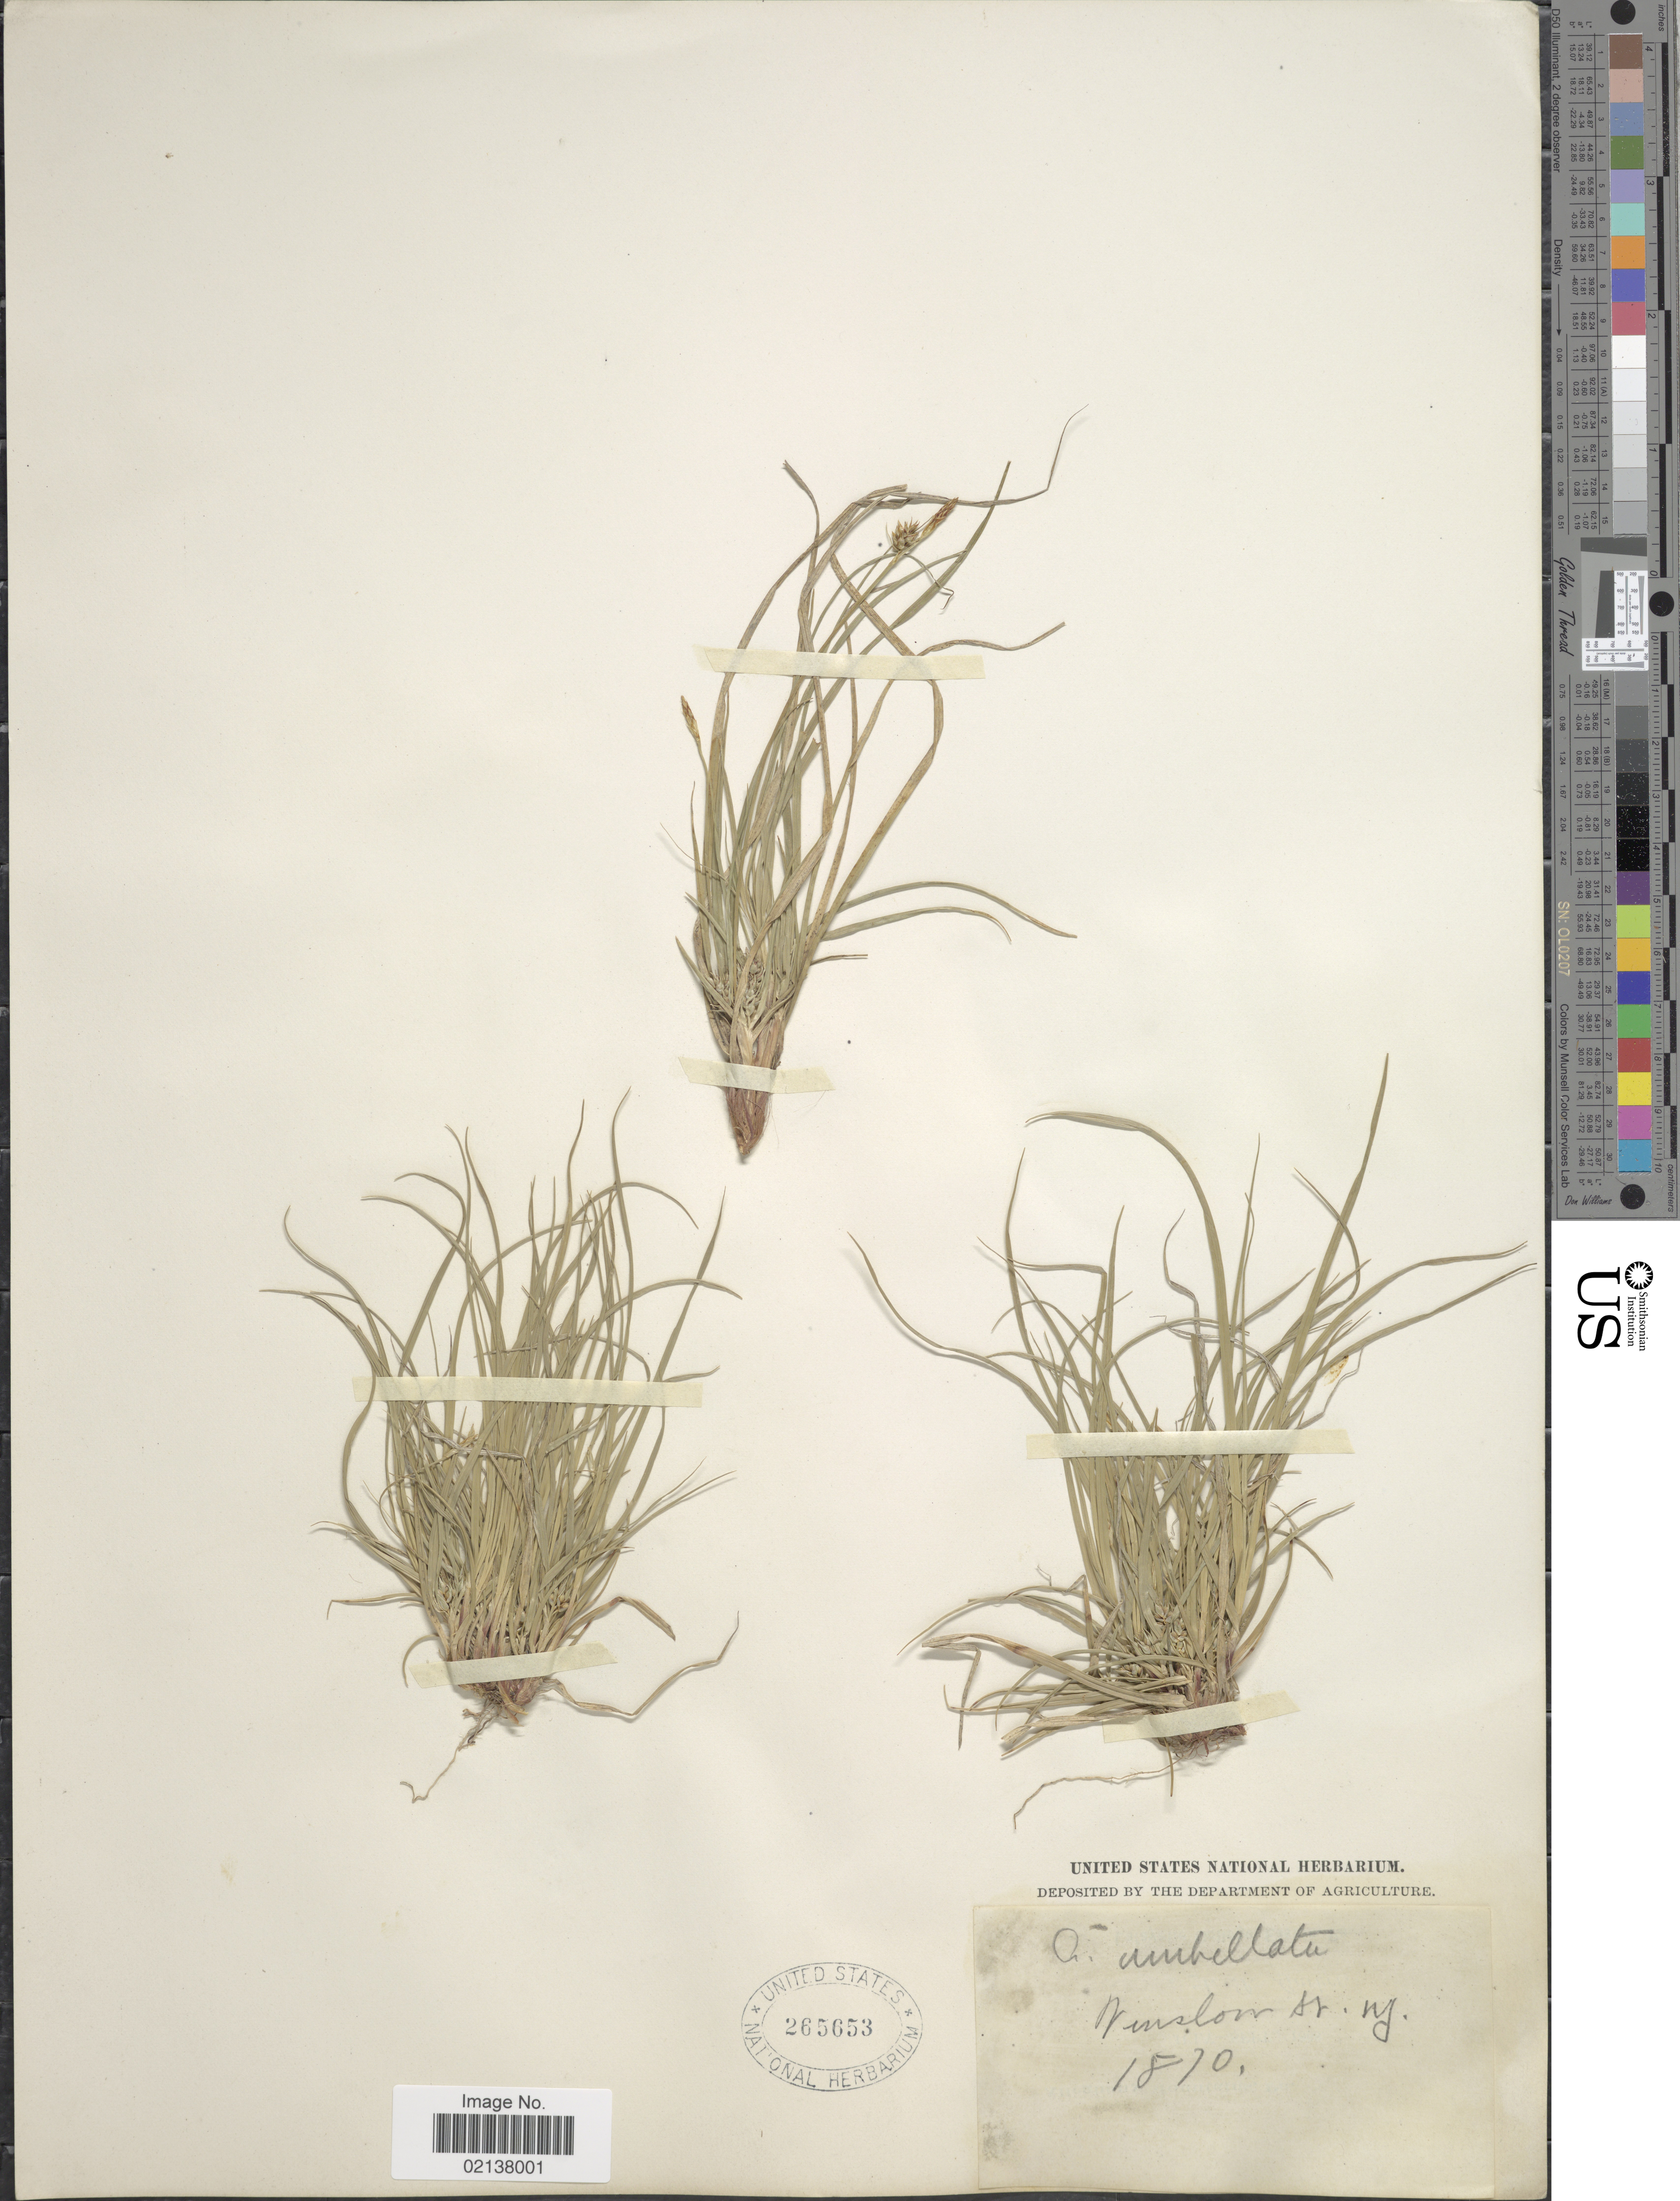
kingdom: Plantae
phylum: Tracheophyta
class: Liliopsida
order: Poales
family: Cyperaceae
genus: Carex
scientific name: Carex umbellata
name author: Schkuhr ex Willd.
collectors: ex herb. United States National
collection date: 1870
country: United States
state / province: New York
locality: Winslow St.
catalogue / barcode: US 265653